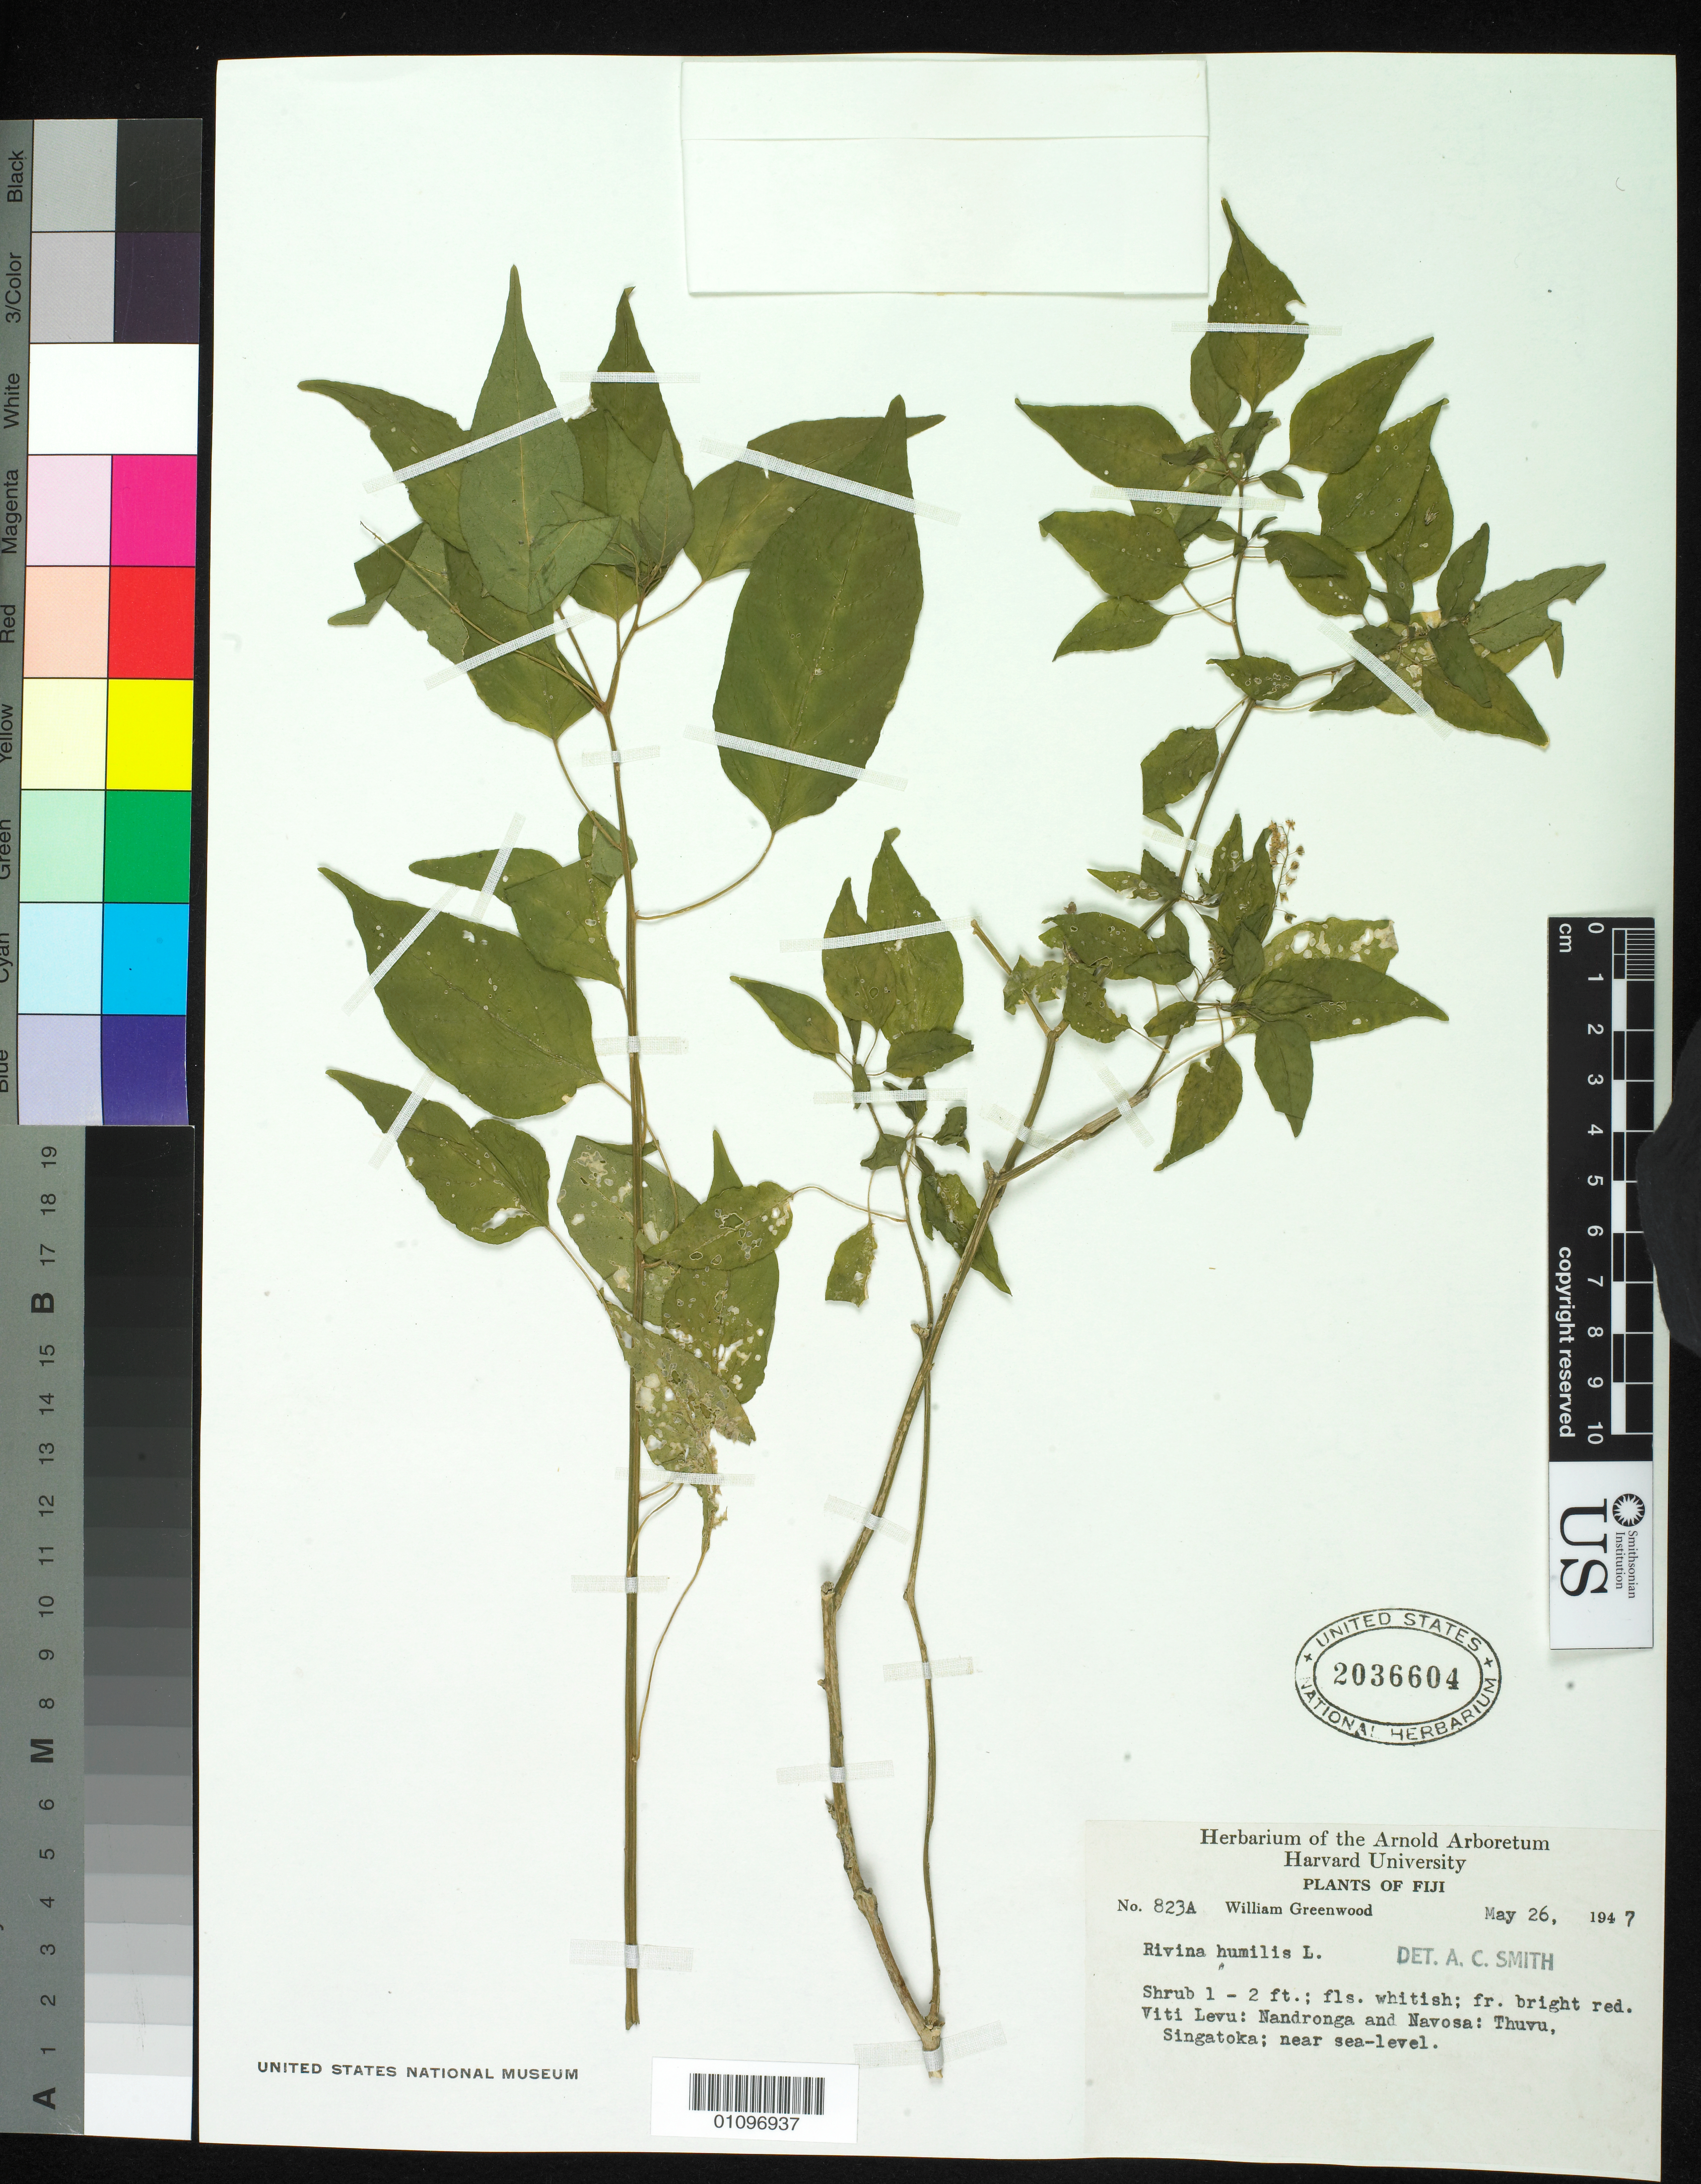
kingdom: Plantae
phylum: Tracheophyta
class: Magnoliopsida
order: Caryophyllales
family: Phytolaccaceae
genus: Rivina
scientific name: Rivina humilis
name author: L.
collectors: W. Greenwood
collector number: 823A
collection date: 1947-05-26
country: Fiji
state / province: Western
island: Viti Levu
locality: Nandronga and Navosa:Thuvu, Singatoka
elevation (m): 0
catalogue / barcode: US 2036604